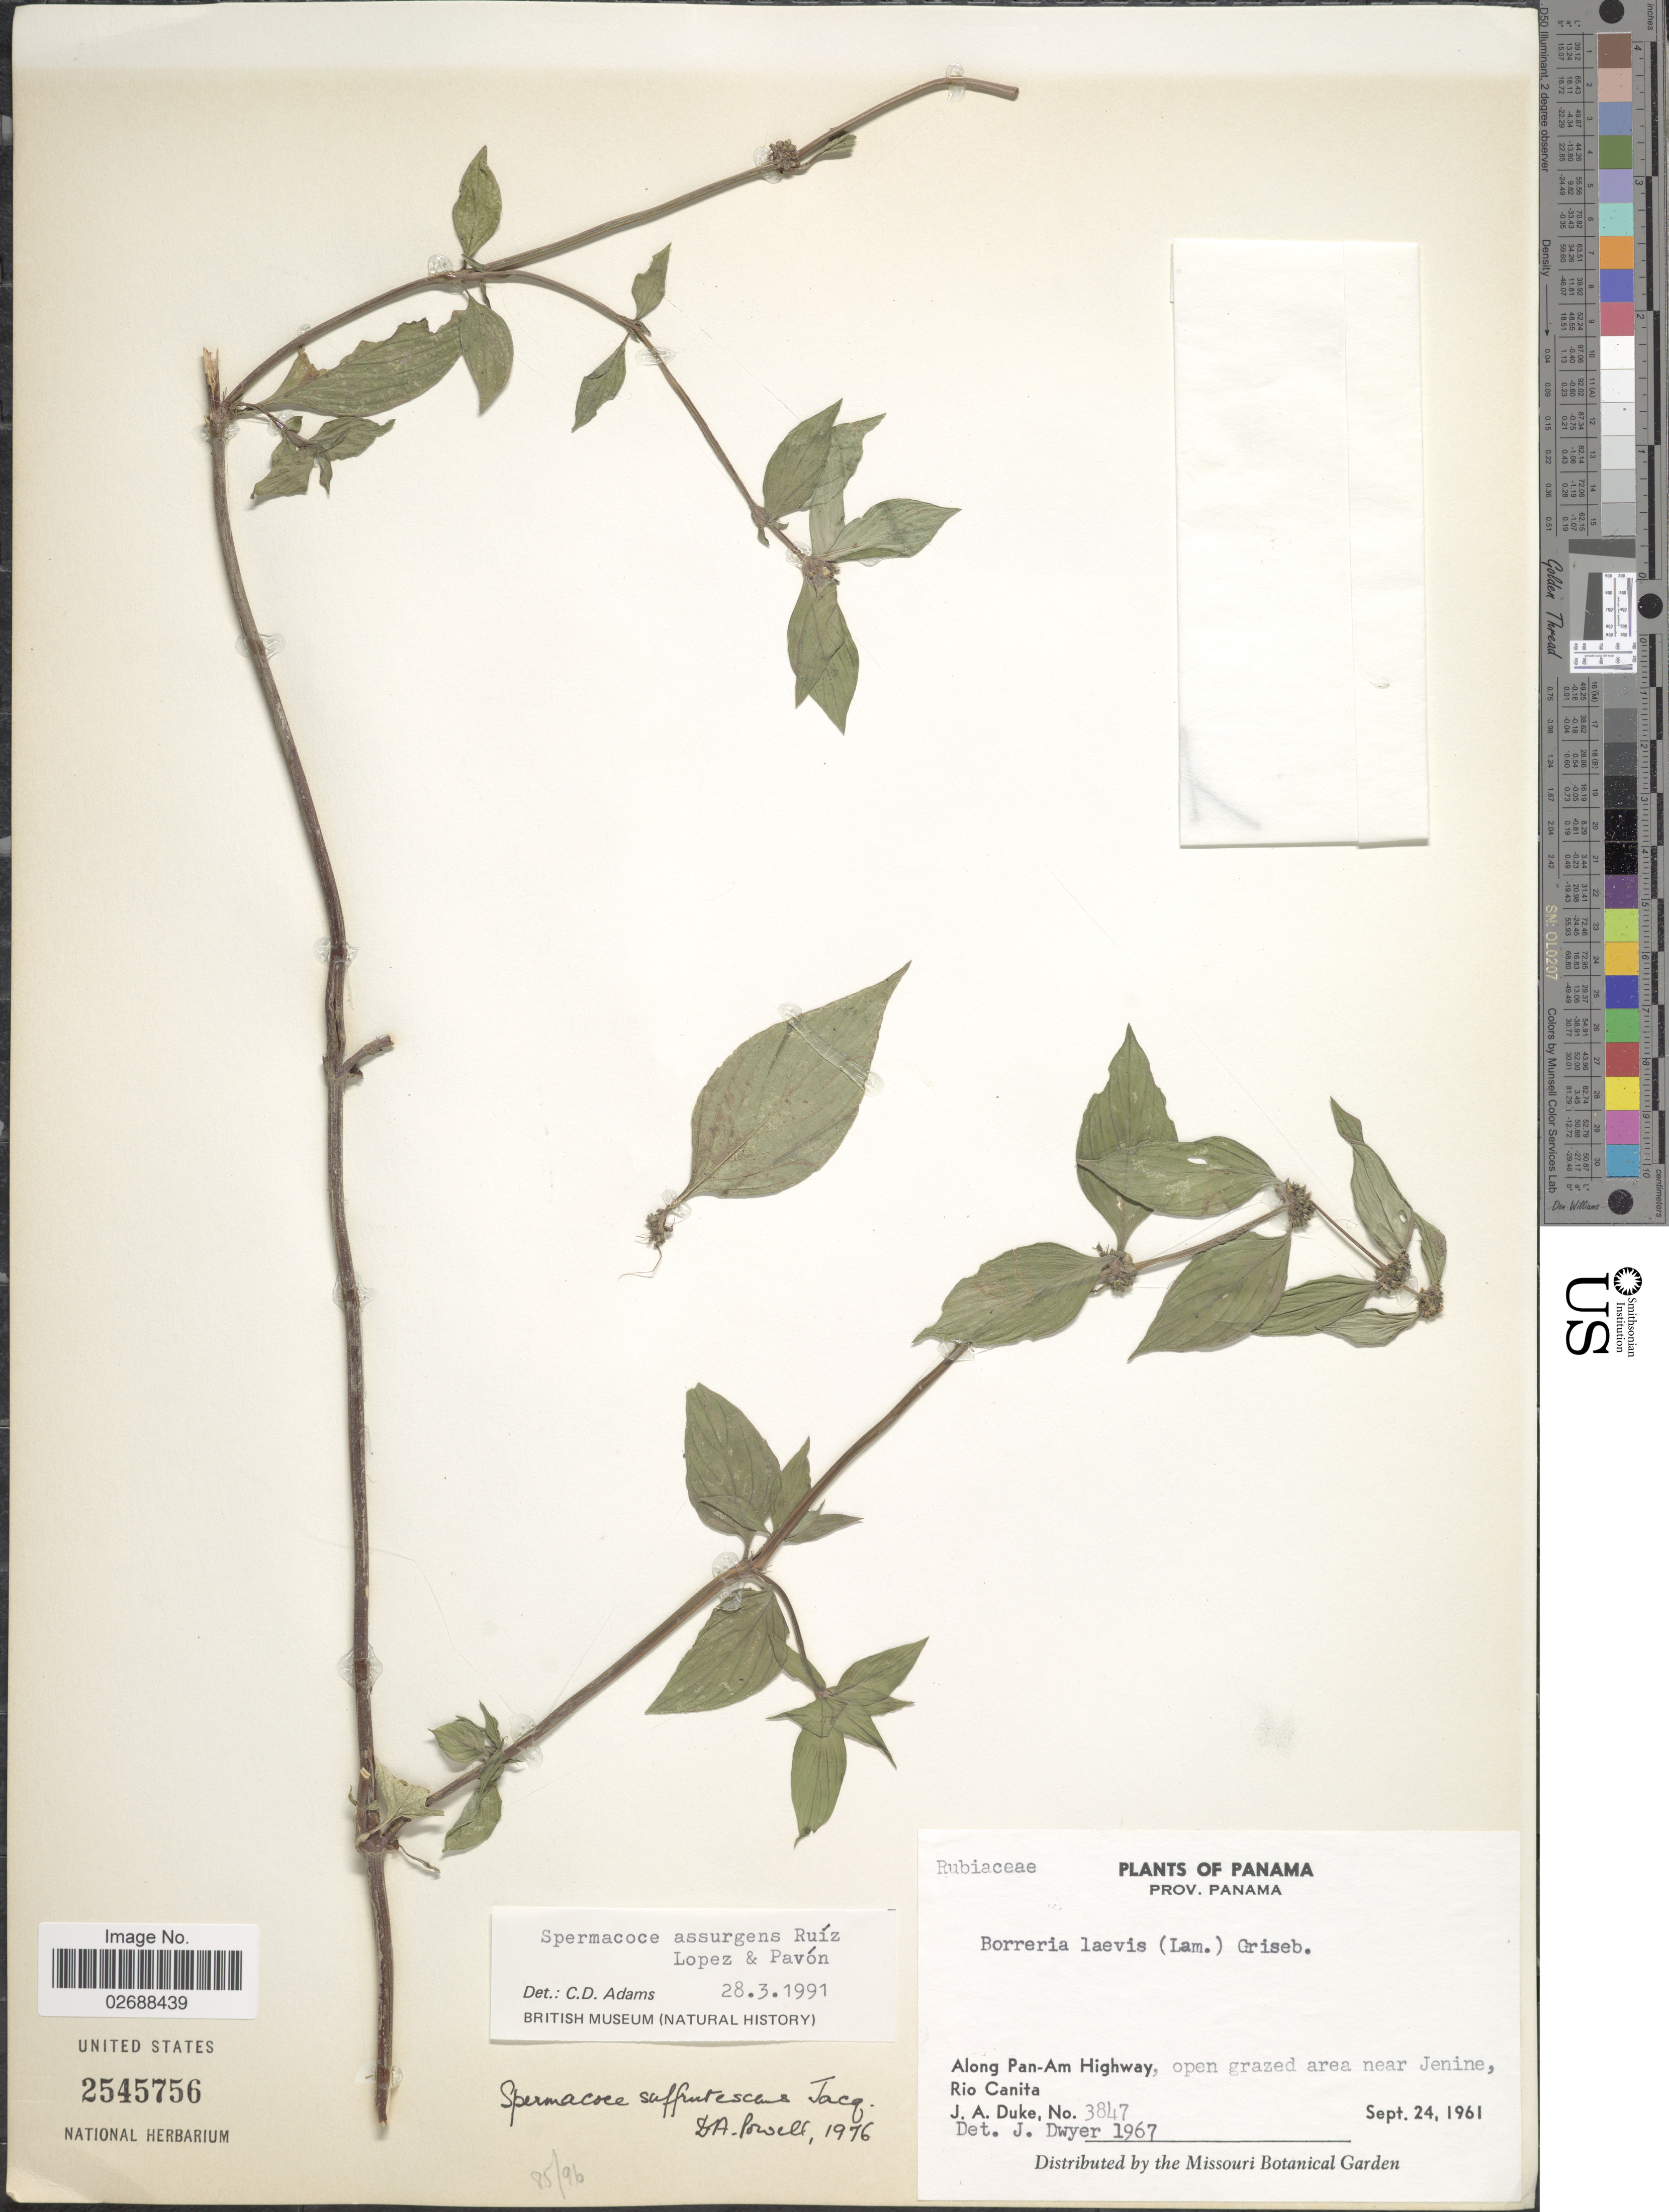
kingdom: Plantae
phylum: Tracheophyta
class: Magnoliopsida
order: Gentianales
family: Rubiaceae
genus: Spermacoce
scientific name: Spermacoce assurgens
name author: Ruiz & Pav.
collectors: J. A. Duke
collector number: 3847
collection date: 1961-09-24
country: Panama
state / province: Panamá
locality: Along Pan-Am Highway, near Jenine, Rio Canita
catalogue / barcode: US 2545756